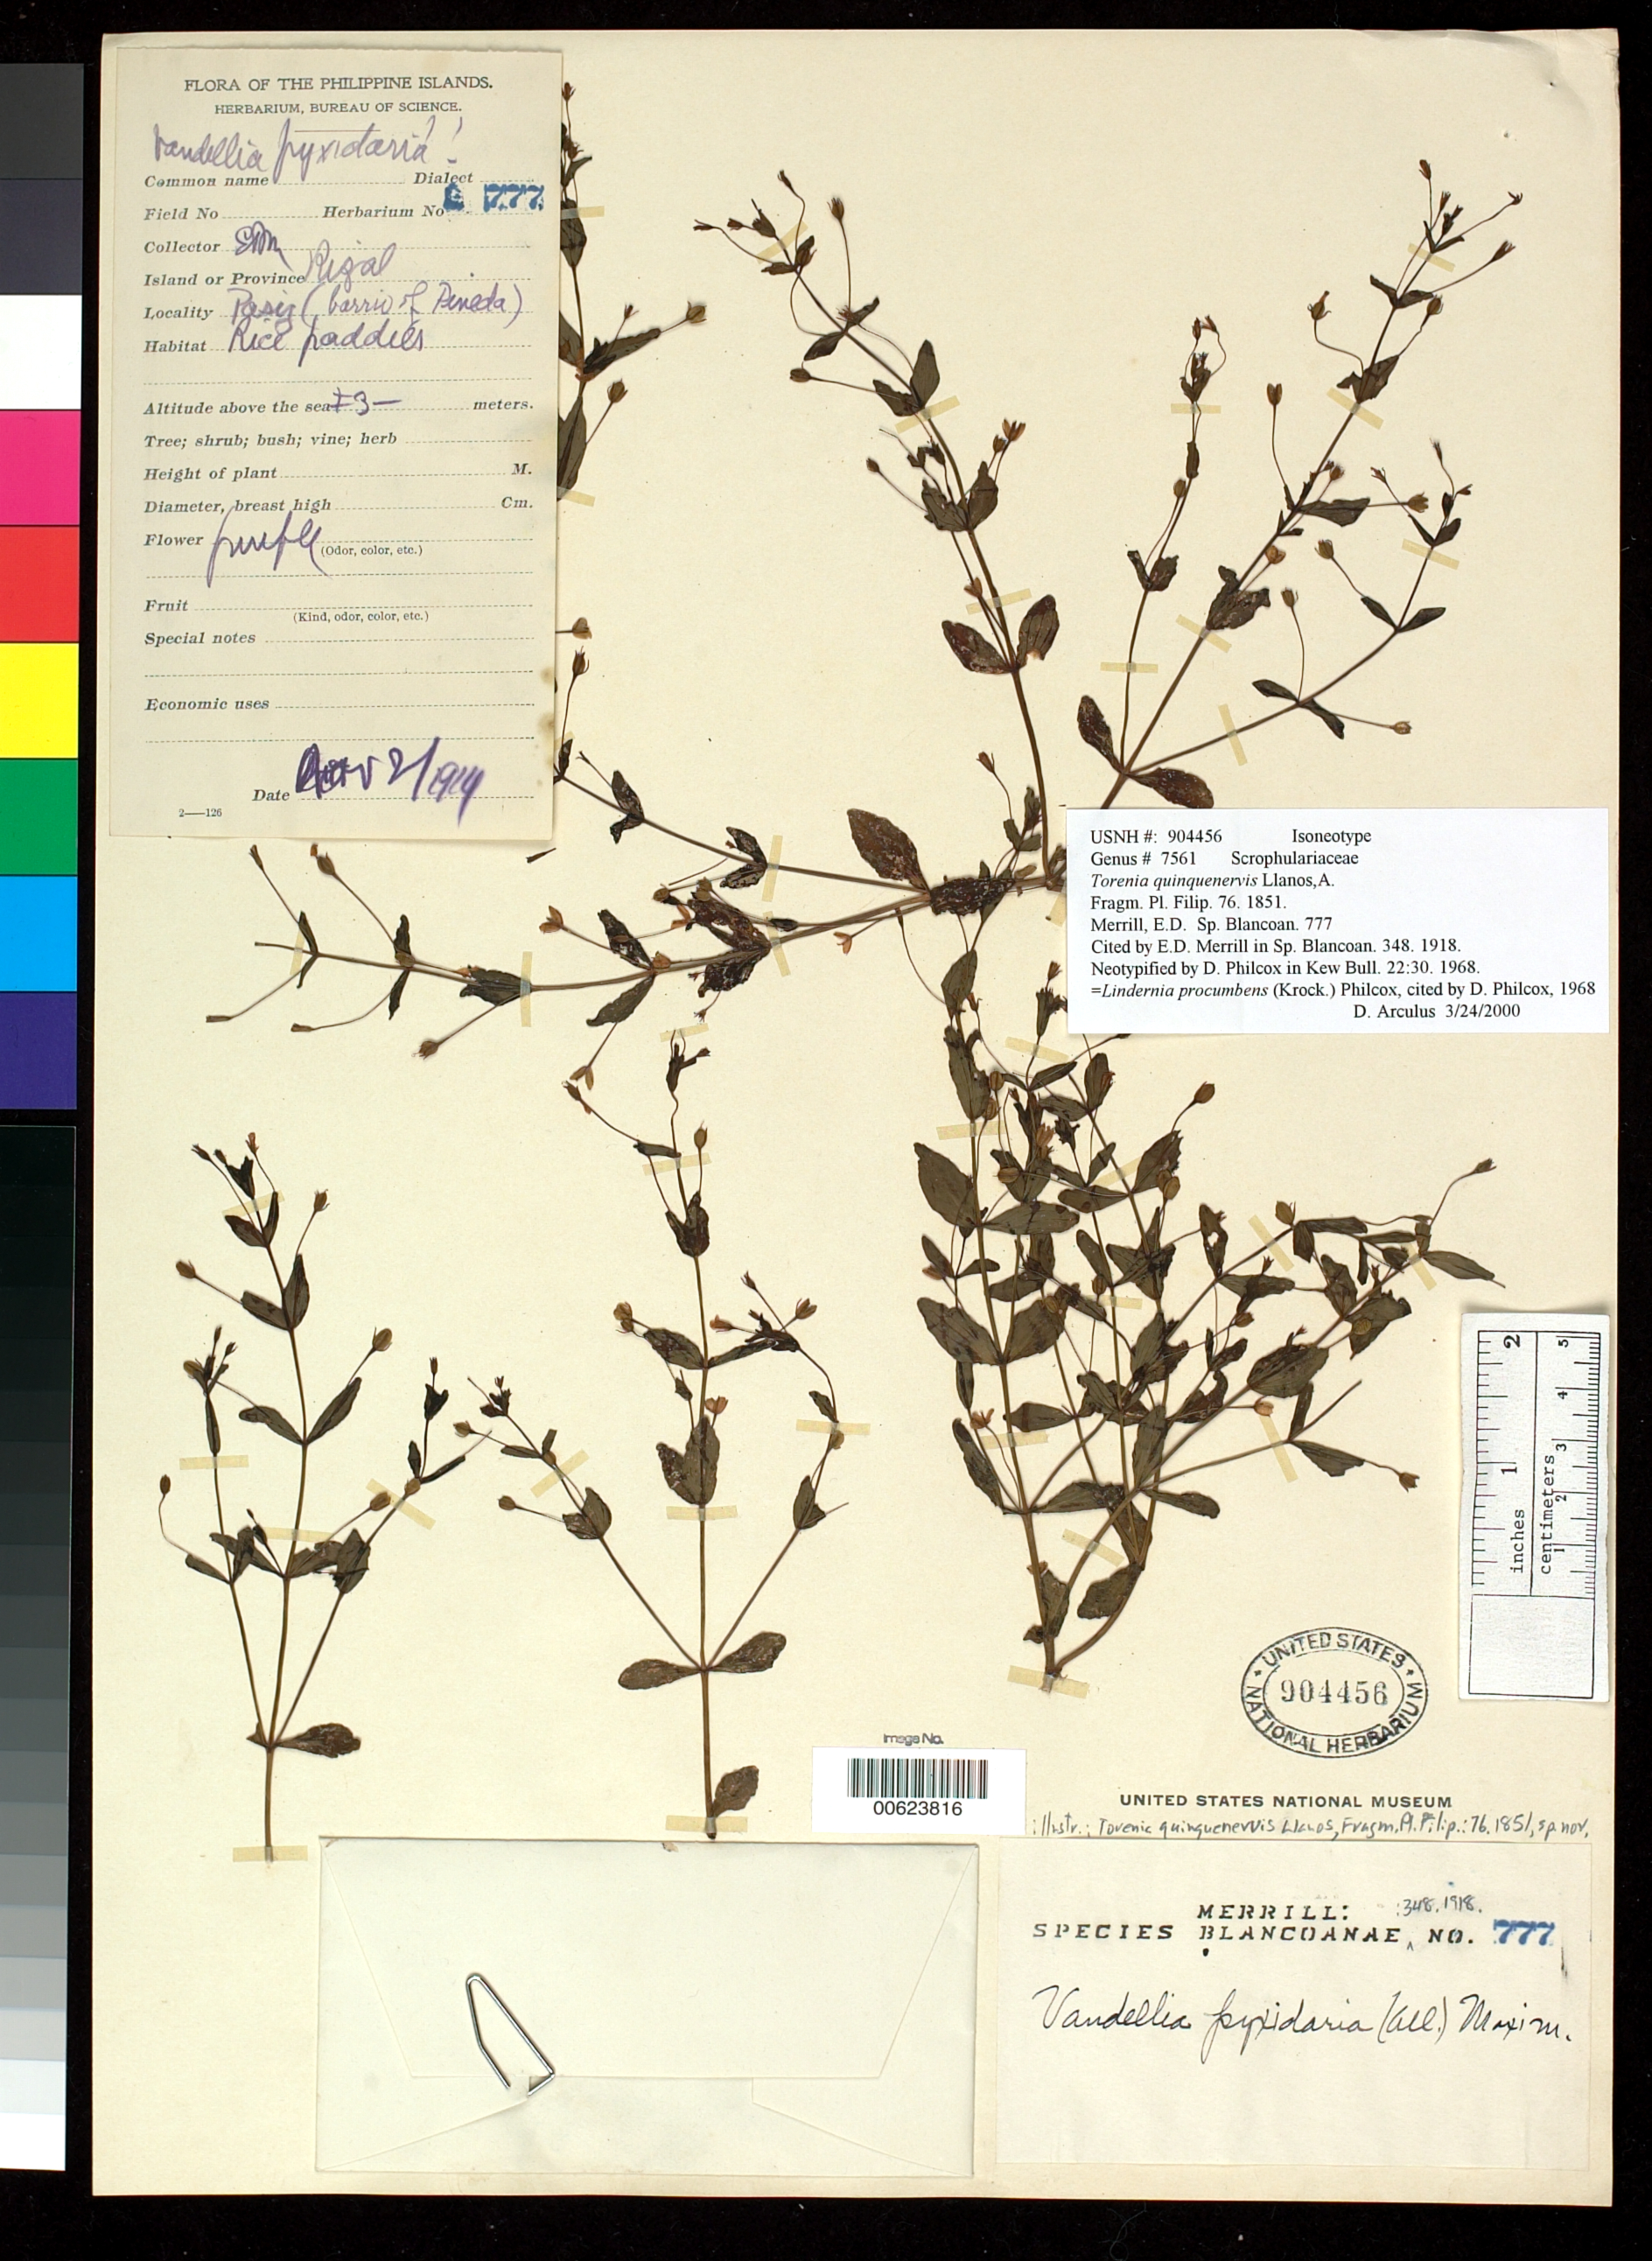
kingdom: Plantae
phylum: Tracheophyta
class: Magnoliopsida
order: Lamiales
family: Linderniaceae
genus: Torenia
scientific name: Torenia quinquenervis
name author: Llanos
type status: Isoneotype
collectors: E. D. Merrill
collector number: Sp. Blancoan. 0777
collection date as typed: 02 Nov 1914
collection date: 1914-11-02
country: Philippines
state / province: National Capital Region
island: Luzon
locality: Pasig, Barrio of Pineda.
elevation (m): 3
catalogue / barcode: US 904456